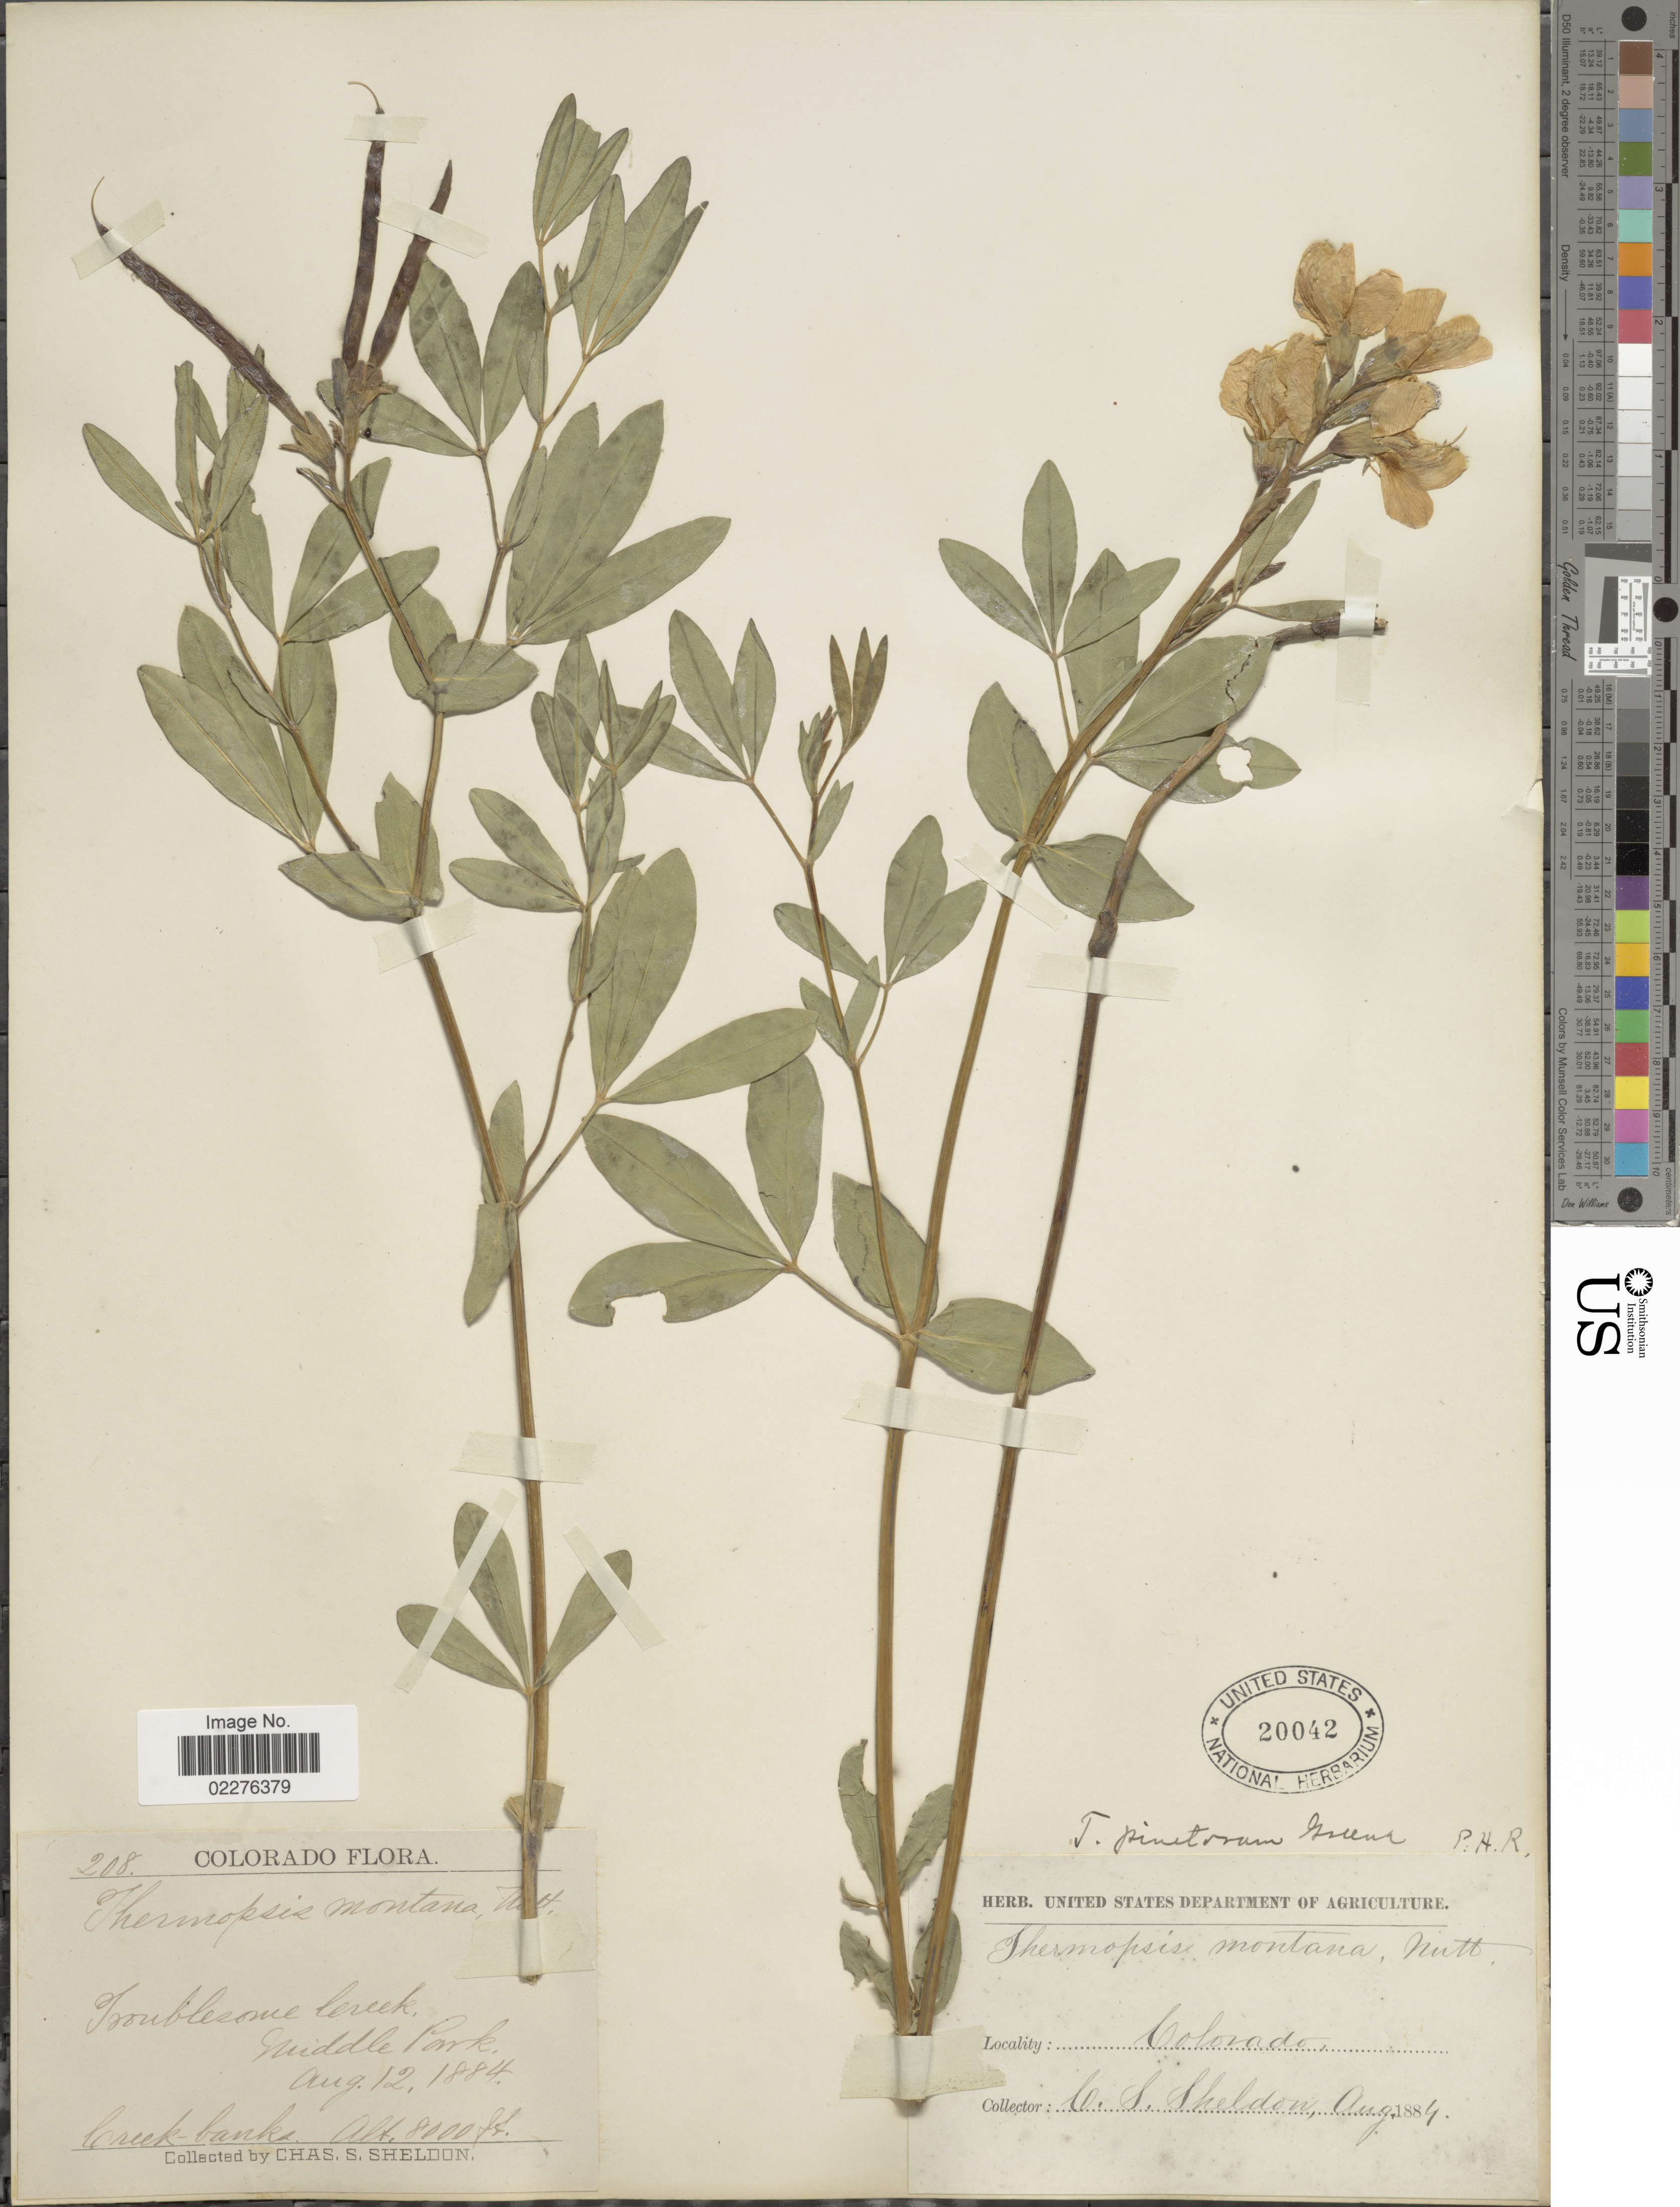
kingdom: Plantae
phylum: Tracheophyta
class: Magnoliopsida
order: Fabales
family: Fabaceae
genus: Thermopsis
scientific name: Thermopsis pinetorum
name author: Greene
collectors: C. S. Sheldon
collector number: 208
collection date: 1884-08-12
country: United States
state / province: Colorado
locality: Troublesome Creek, Middle Park, Creek banks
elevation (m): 2438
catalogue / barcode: US 20042